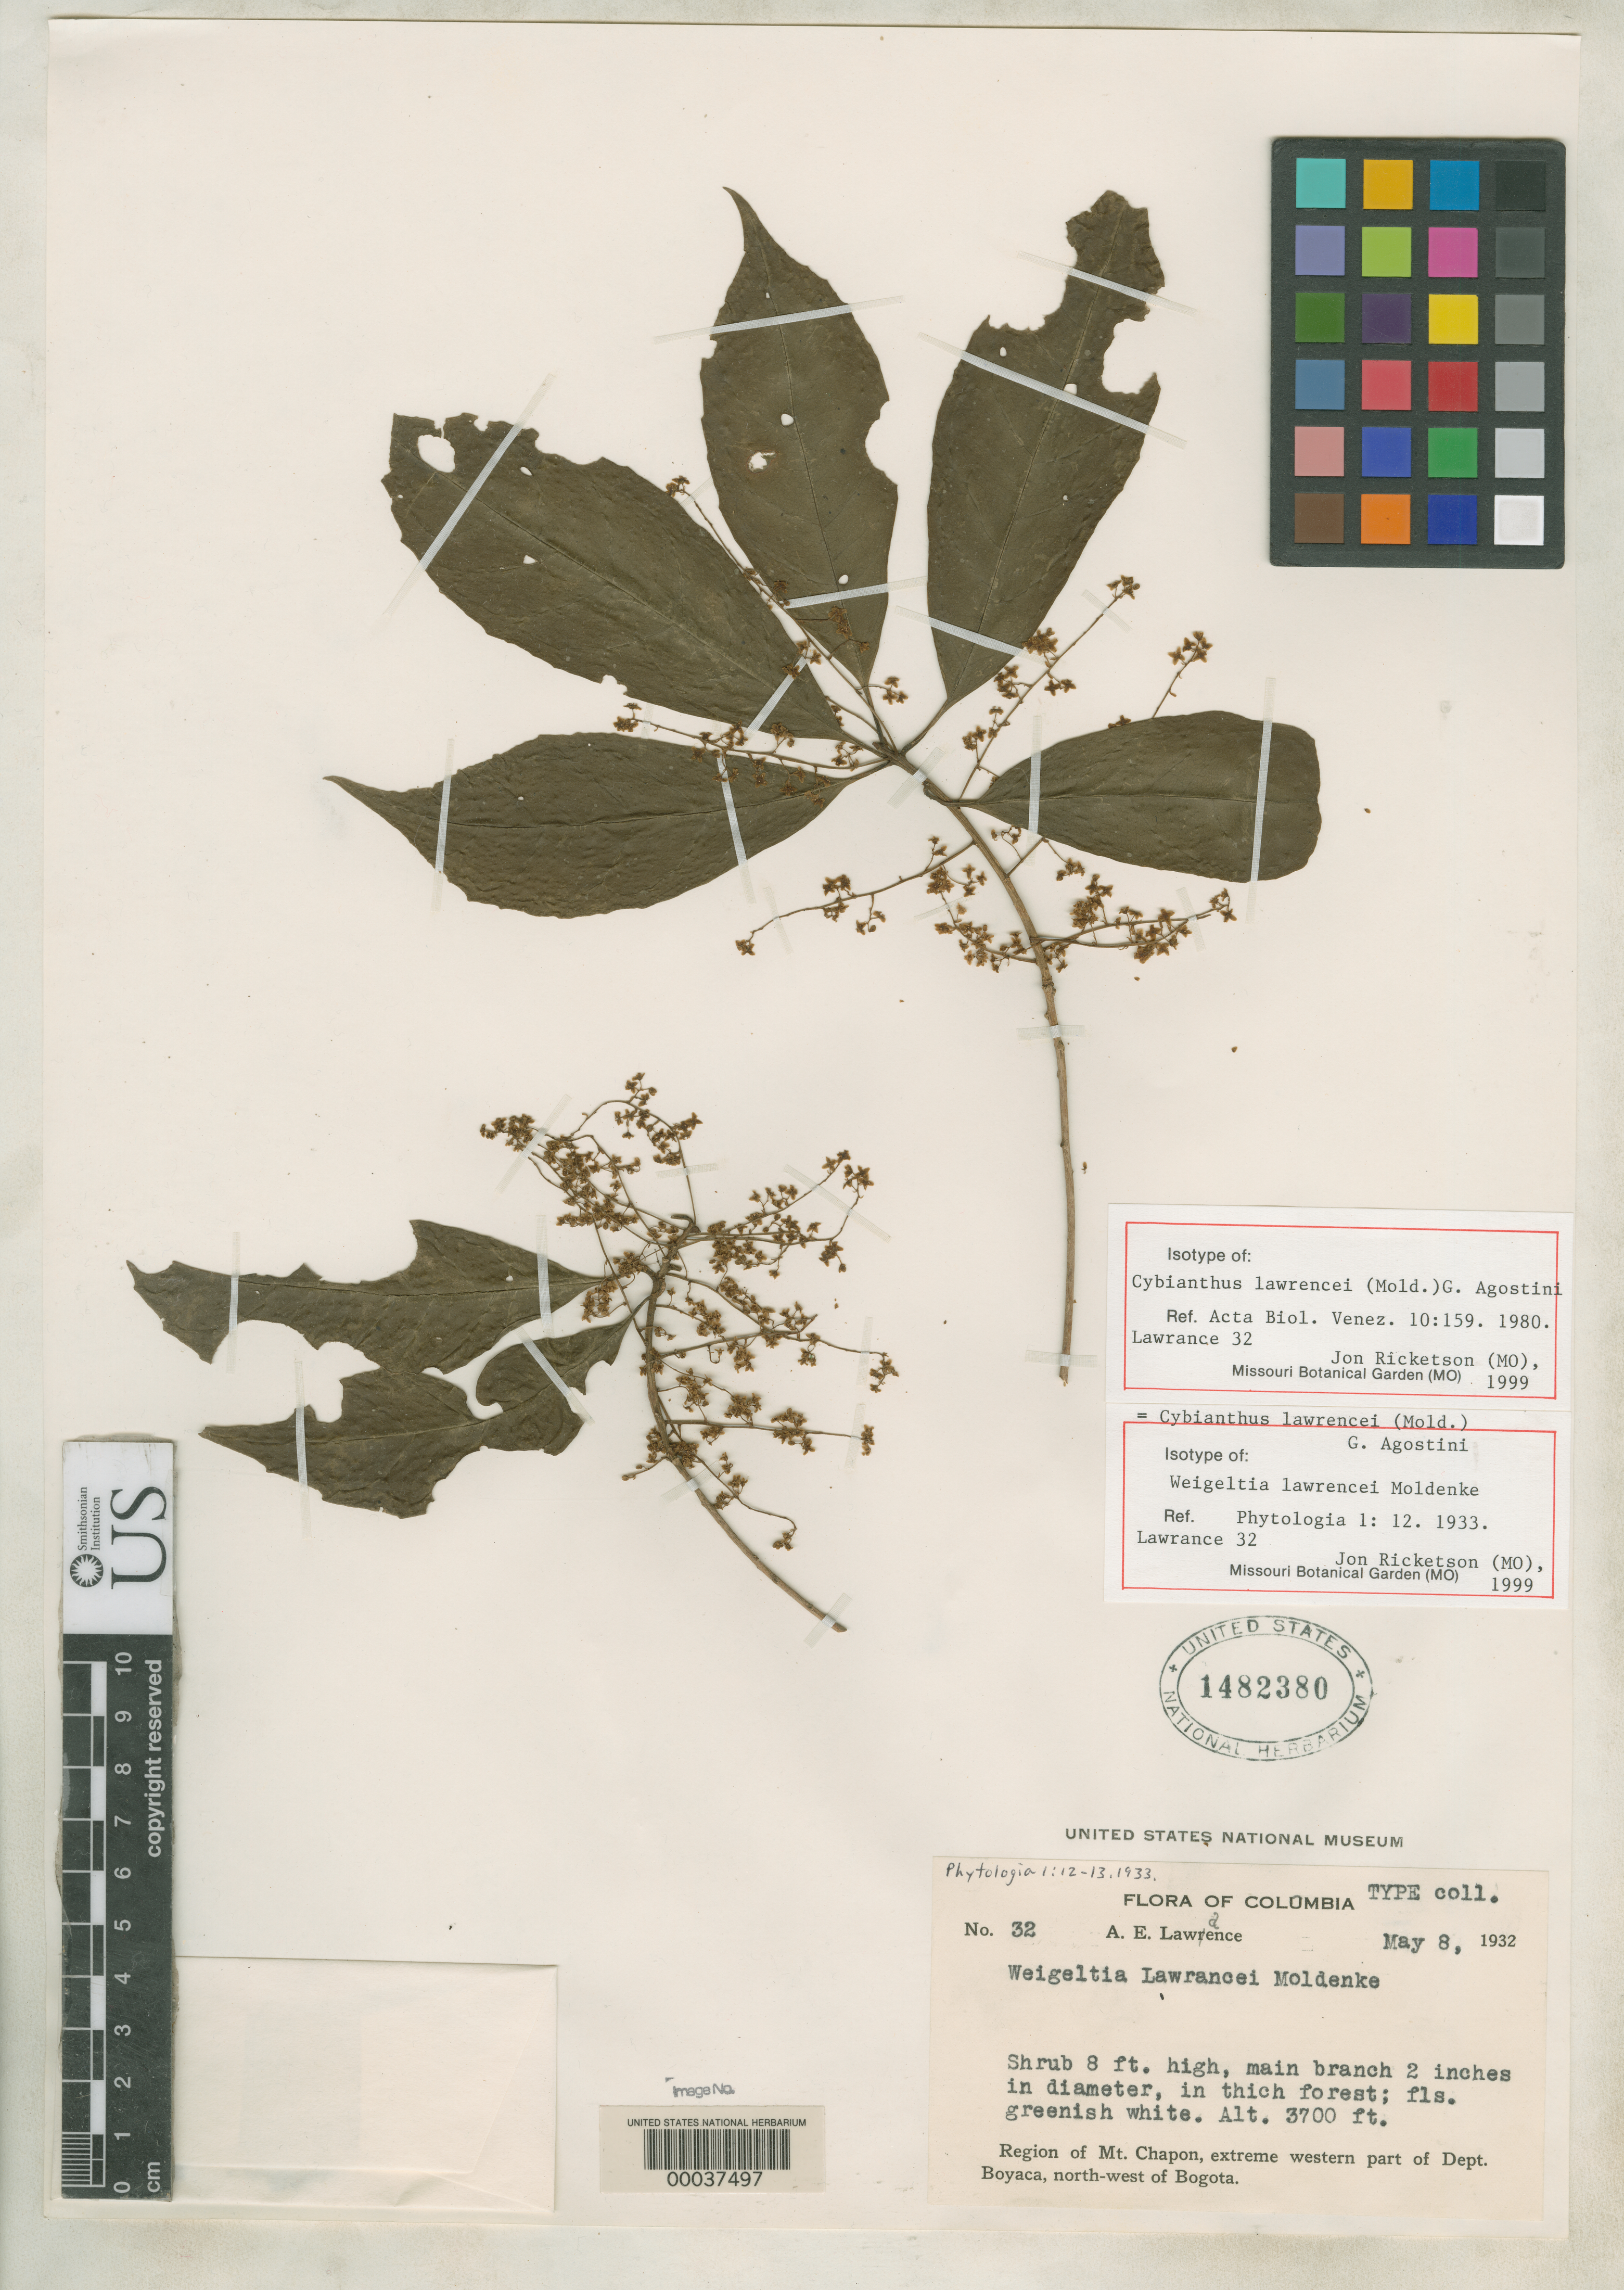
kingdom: Plantae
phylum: Tracheophyta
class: Magnoliopsida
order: Ericales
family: Primulaceae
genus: Weigeltia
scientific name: Weigeltia lawrancei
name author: Moldenke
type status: Isotype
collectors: A. Lawrance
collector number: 32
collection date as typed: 08 May 1932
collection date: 1932-05-08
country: Colombia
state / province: Boyacá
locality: Mt. Chapon region, extreme W part of Boyaca Dept., NW of Bogota.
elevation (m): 1128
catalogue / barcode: US 1482380